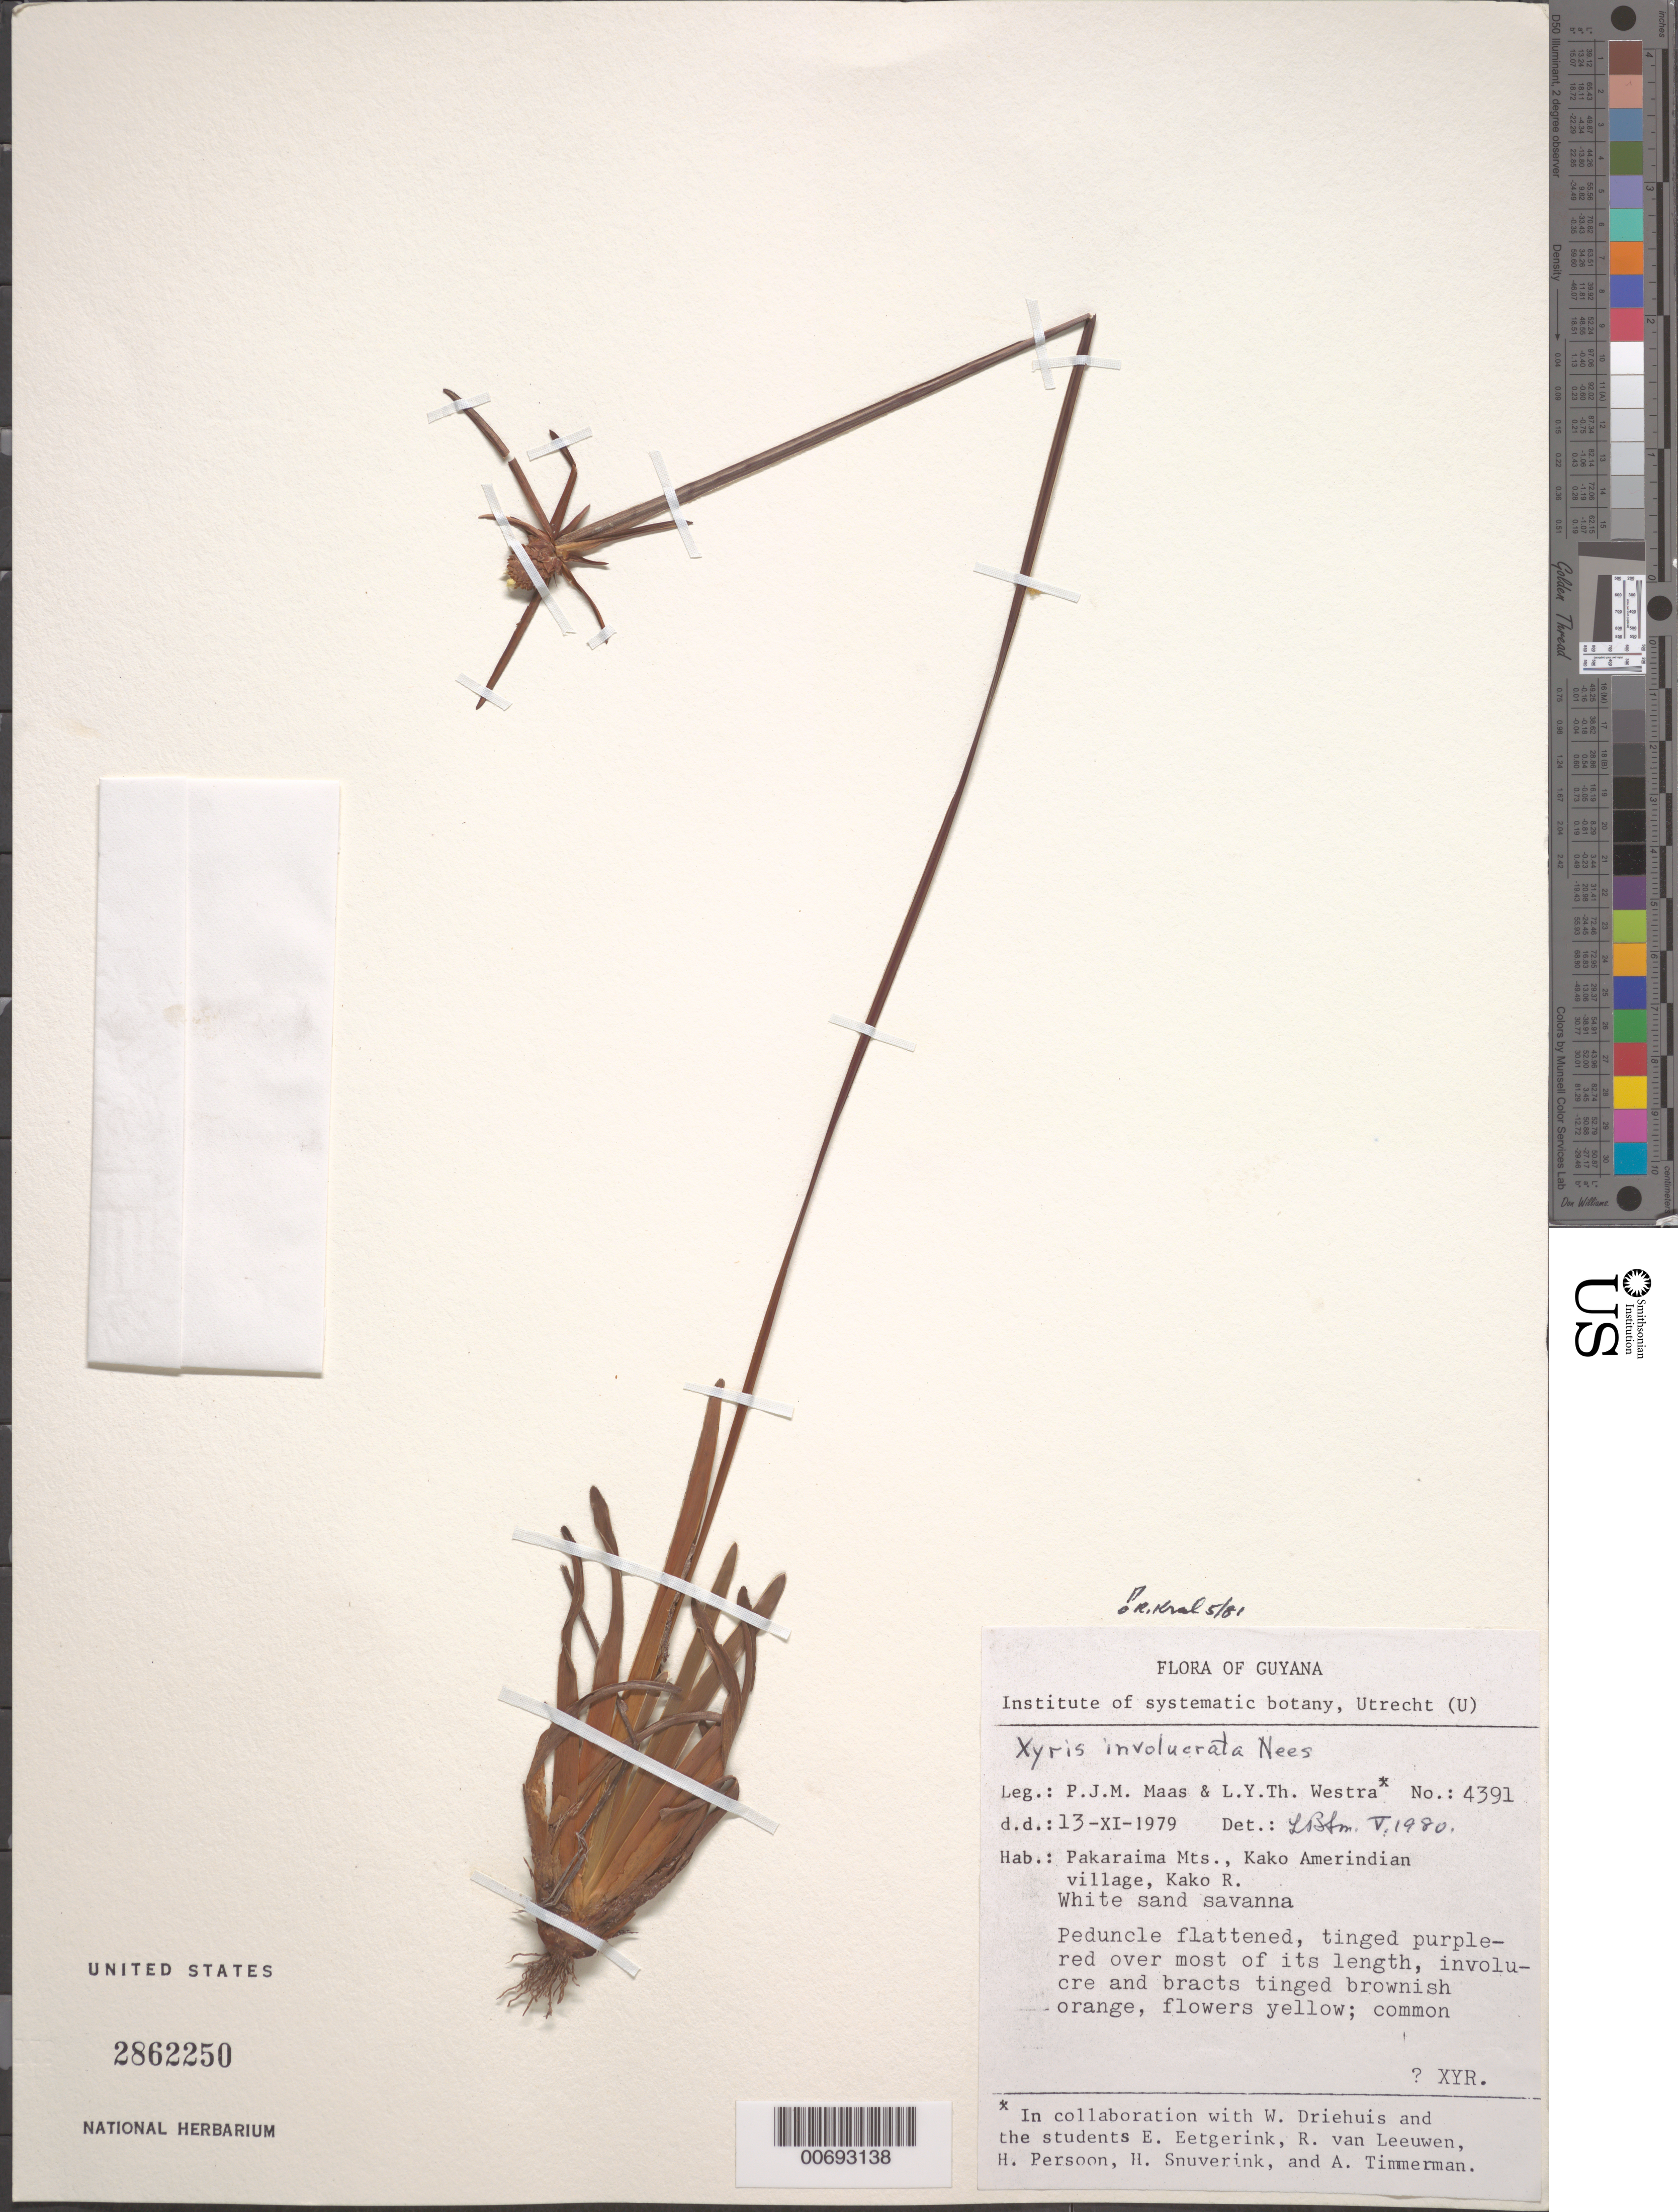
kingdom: Plantae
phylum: Tracheophyta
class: Liliopsida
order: Poales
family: Xyridaceae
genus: Xyris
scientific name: Xyris involucrata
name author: Nees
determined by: Kral, Robert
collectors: P. Maas & L. Y. T. Westra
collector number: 4391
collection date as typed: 13-Nov-79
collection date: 1979-11-13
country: Guyana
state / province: Cuyuni-Mazaruni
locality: Kako Amerindian village, Kako R., Pakaraima Mts.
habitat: White sand savanna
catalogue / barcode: US 2862250